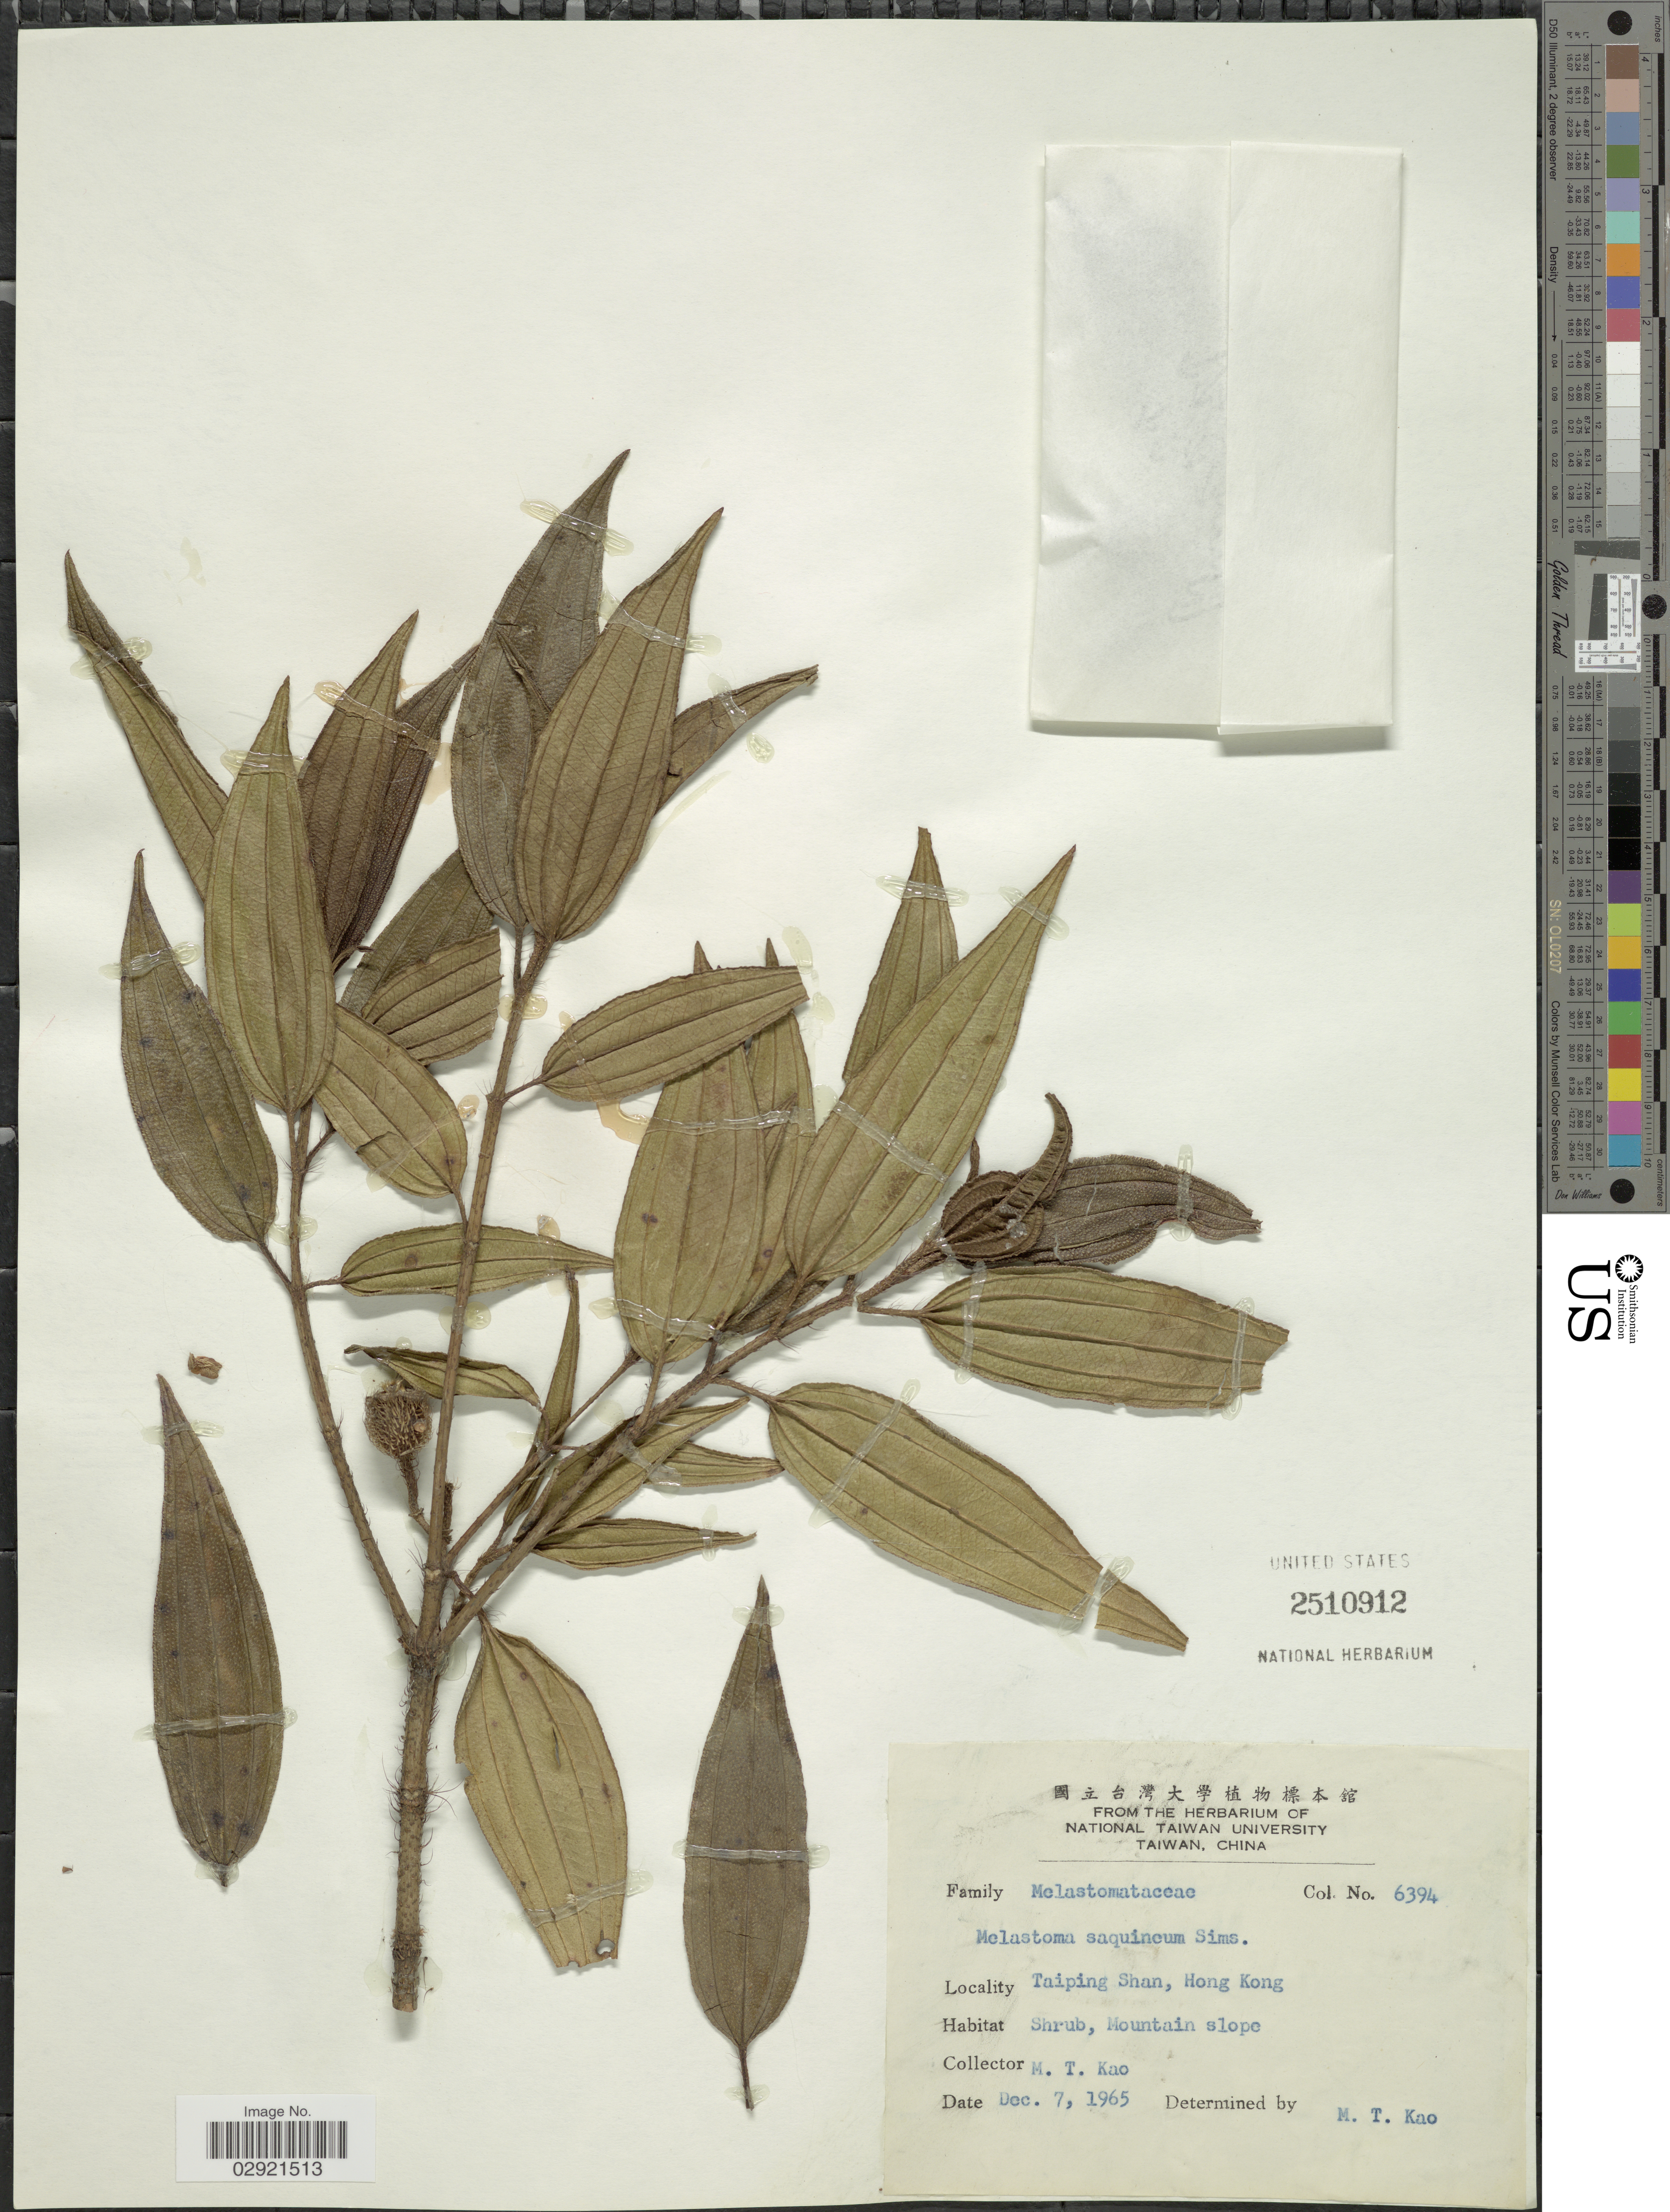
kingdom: Plantae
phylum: Tracheophyta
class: Magnoliopsida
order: Myrtales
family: Melastomataceae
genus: Melastoma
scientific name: Melastoma sanguineum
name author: Sims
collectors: M. T. Kao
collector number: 6394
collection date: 1965-12-07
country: China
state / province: Hong Kong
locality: Taiping Shan.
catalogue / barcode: US 2510912